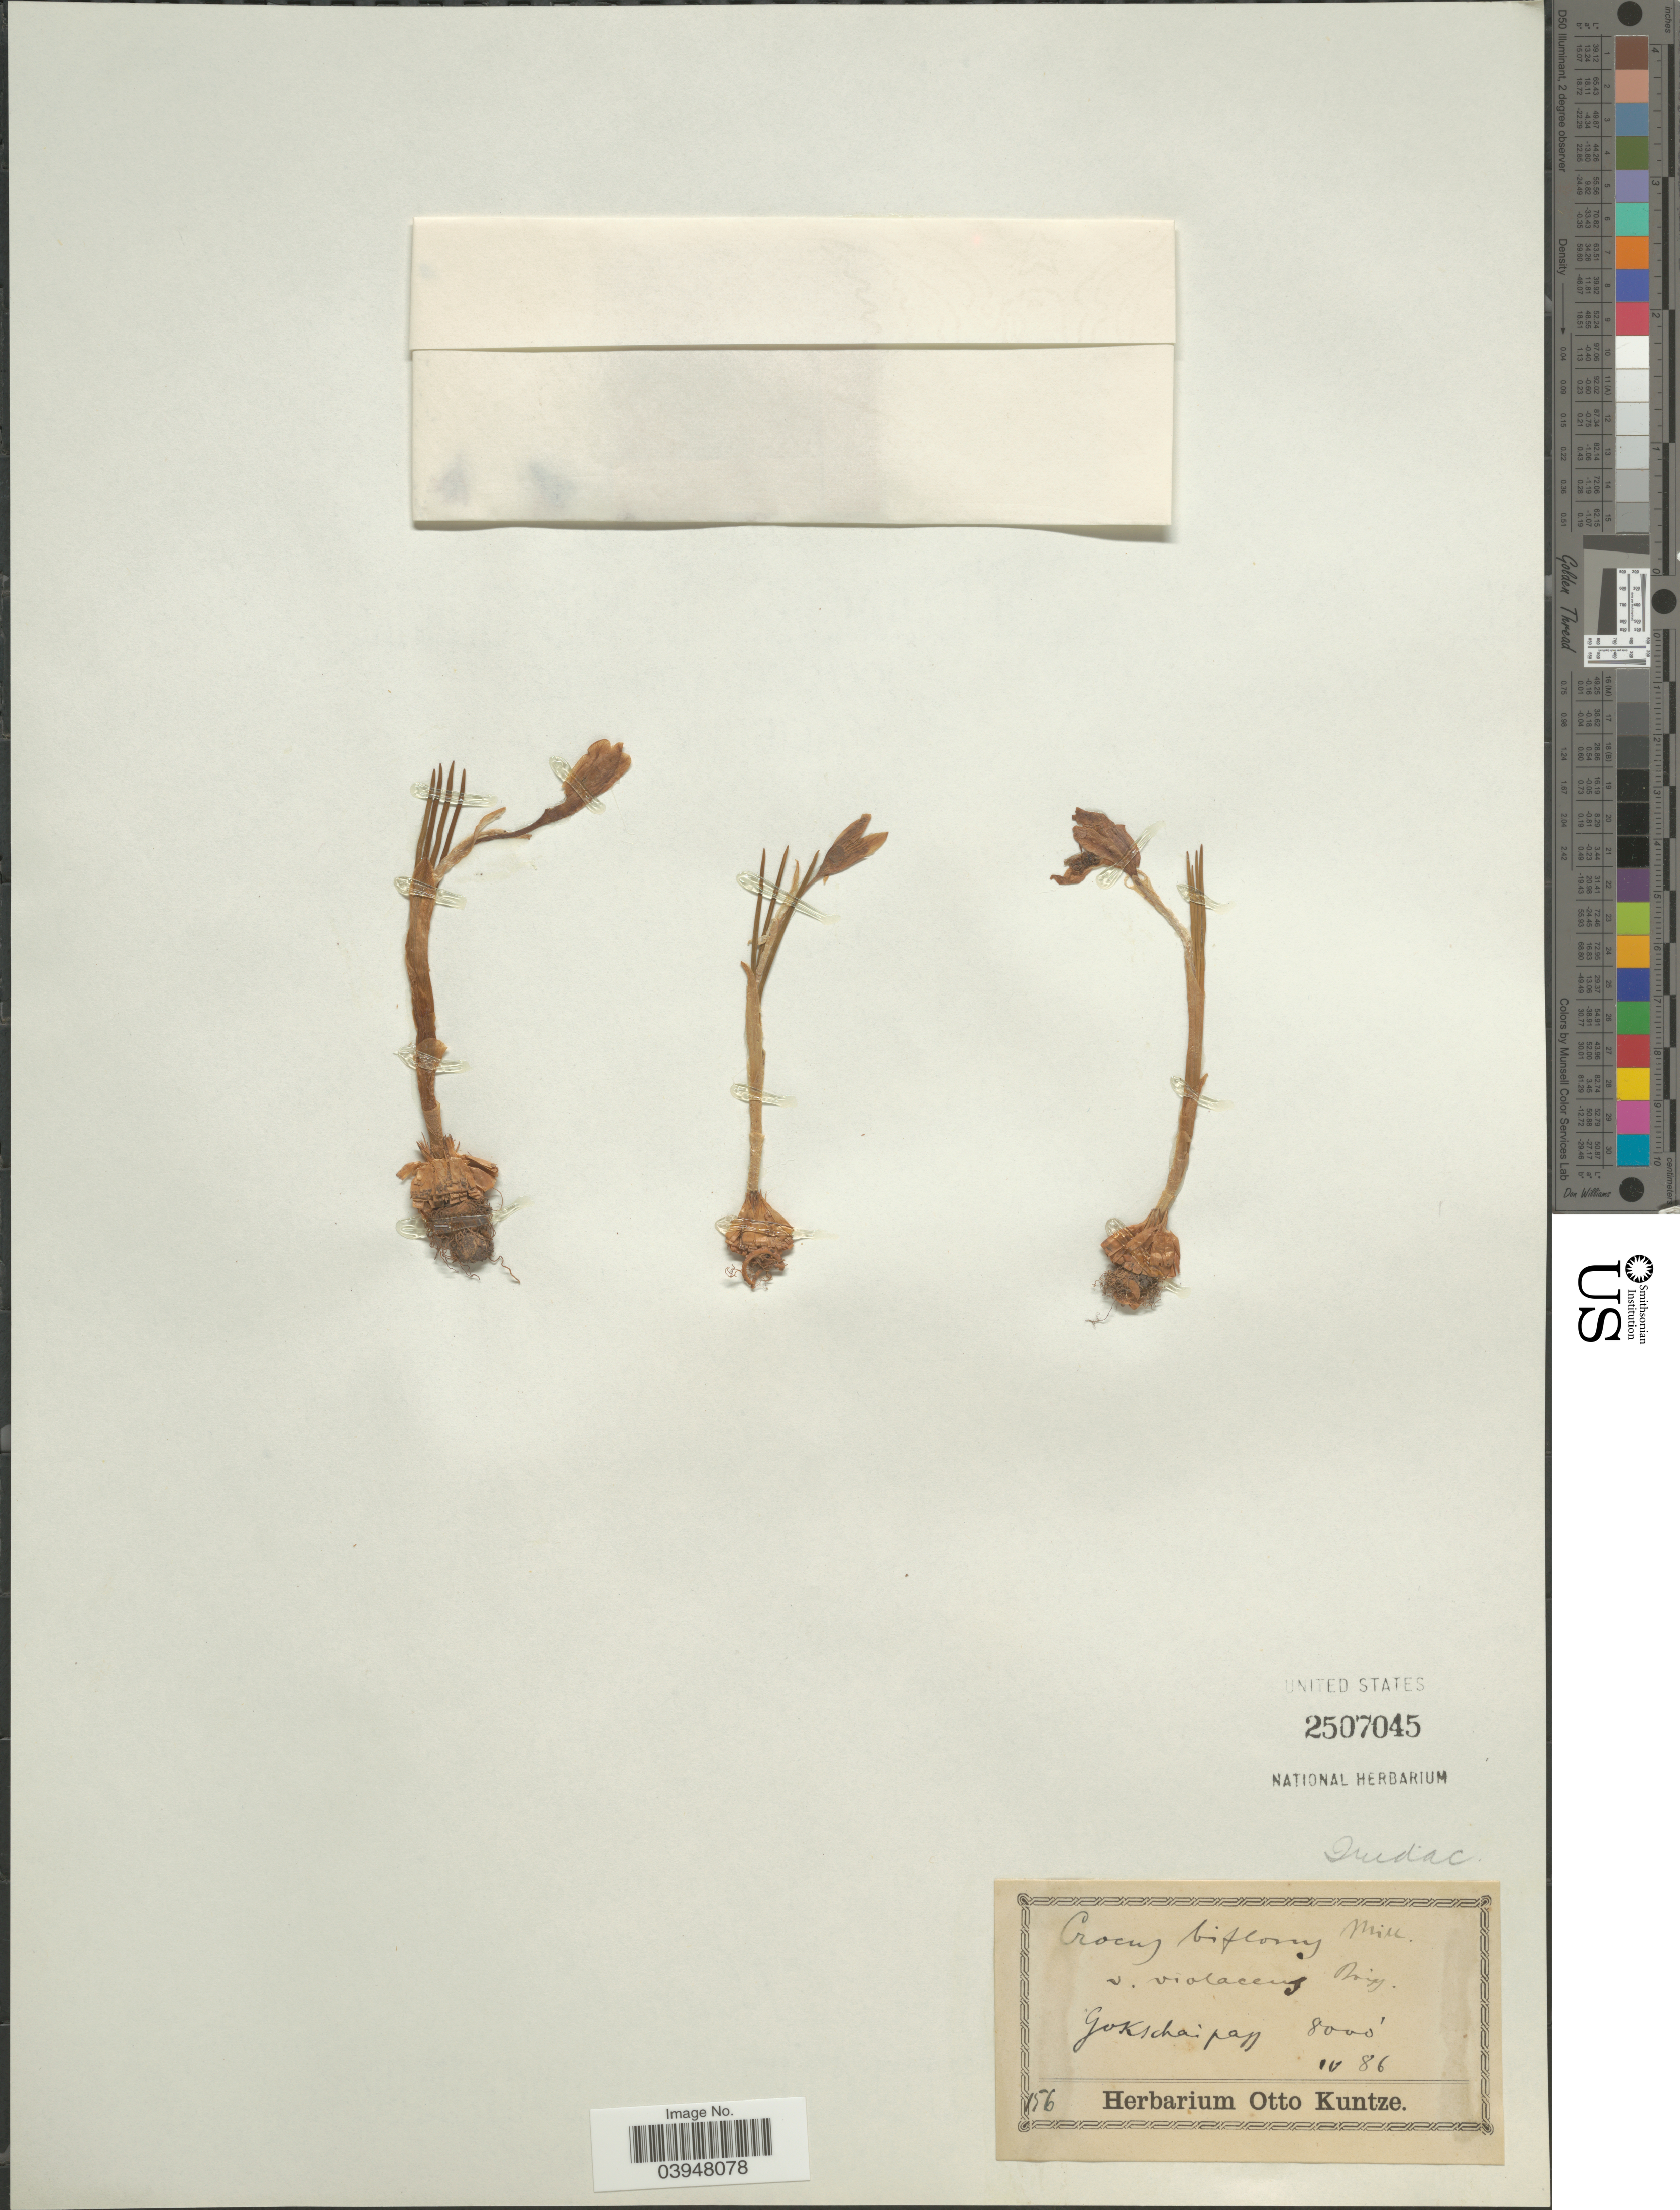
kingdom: Plantae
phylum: Tracheophyta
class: Liliopsida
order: Asparagales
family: Iridaceae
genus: Crocus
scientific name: Crocus biflorus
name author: Mill.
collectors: ex herb. Otto Kuntze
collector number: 156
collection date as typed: Transcribed d/m/y: /4/86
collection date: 1886-04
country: Armenia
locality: Gokschaipass [Armenia or Azerbaijan]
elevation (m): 2438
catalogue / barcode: US 2507045